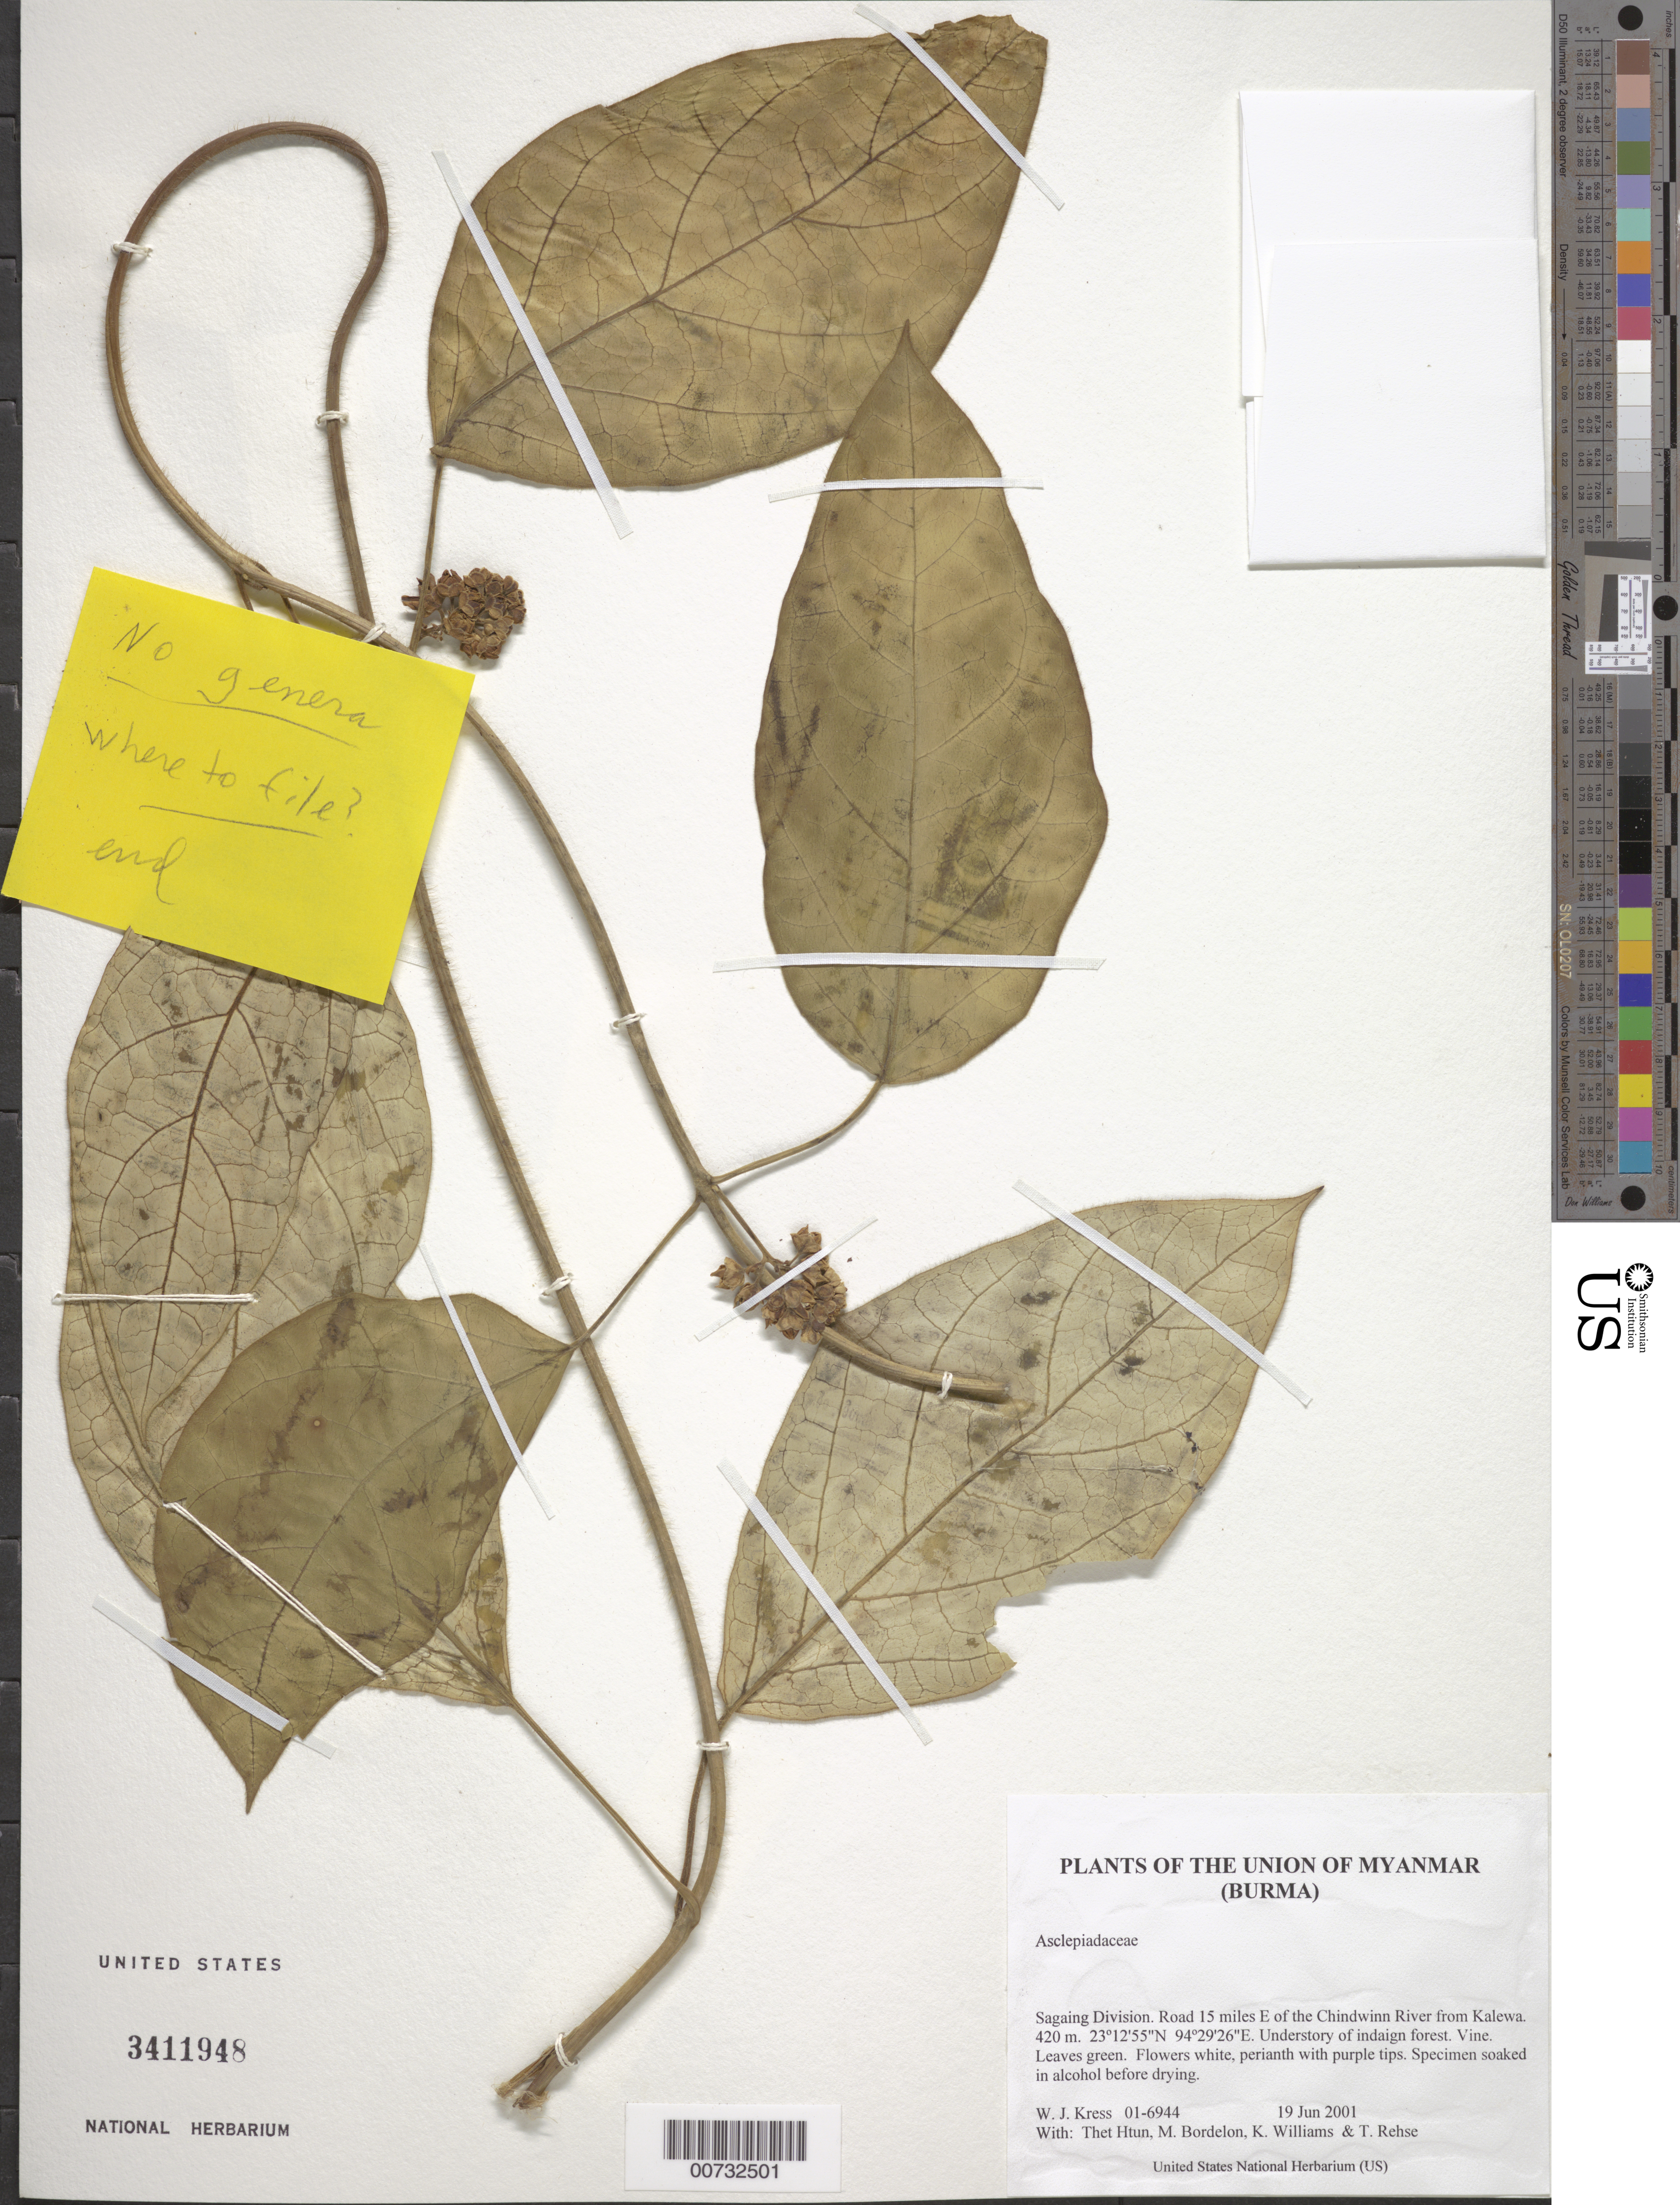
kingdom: Plantae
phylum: Tracheophyta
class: Magnoliopsida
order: Gentianales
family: Apocynaceae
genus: Matelea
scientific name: Matelea stenopetala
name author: Sandwith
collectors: W. J. Kress, Thet Htun, M. Bordelon, K. J. Williams & T. Rehse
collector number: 01-6944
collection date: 2001-06-19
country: Myanmar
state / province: Sagaing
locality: Road 15 miles E of the Chindwinn River from Kalewa.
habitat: Understory of indaign forest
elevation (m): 420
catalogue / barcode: US 3411948